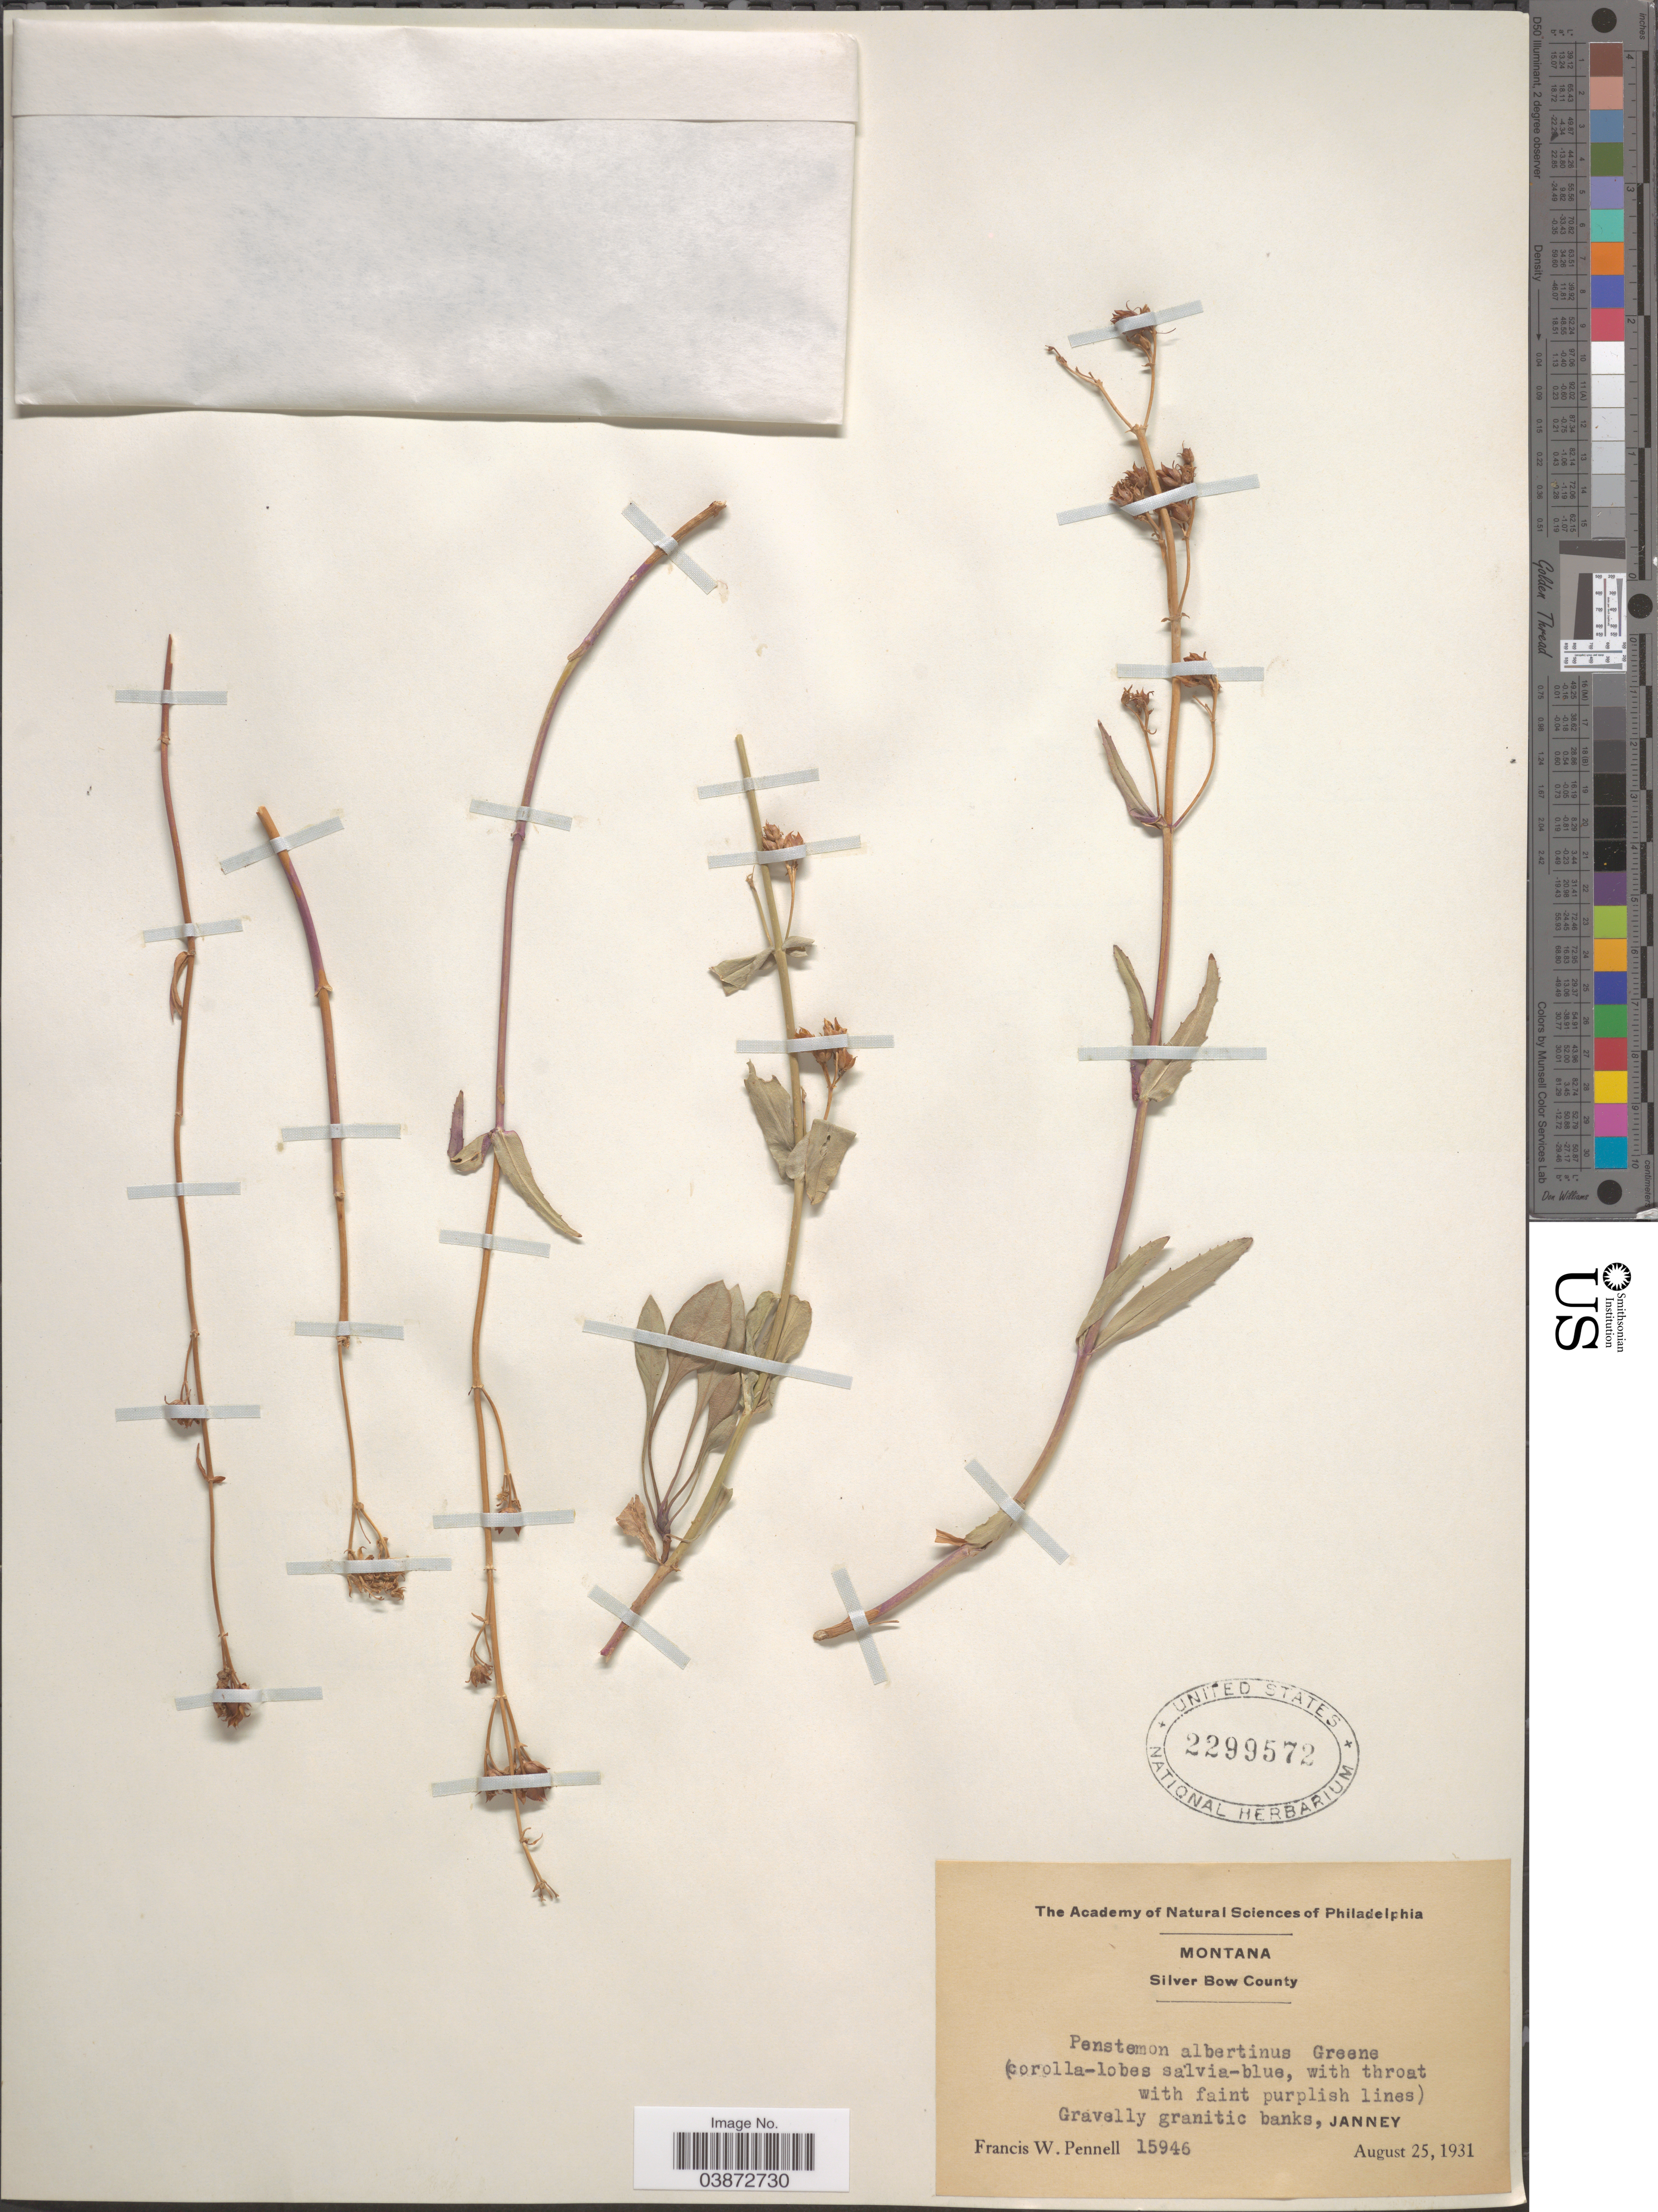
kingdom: Plantae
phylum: Tracheophyta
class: Magnoliopsida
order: Lamiales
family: Plantaginaceae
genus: Penstemon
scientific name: Penstemon albertinus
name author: Greene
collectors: F. W. Pennell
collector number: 15946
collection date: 1931-08-25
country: United States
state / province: Montana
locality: Silver Bow County. Janney.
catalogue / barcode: US 2299572